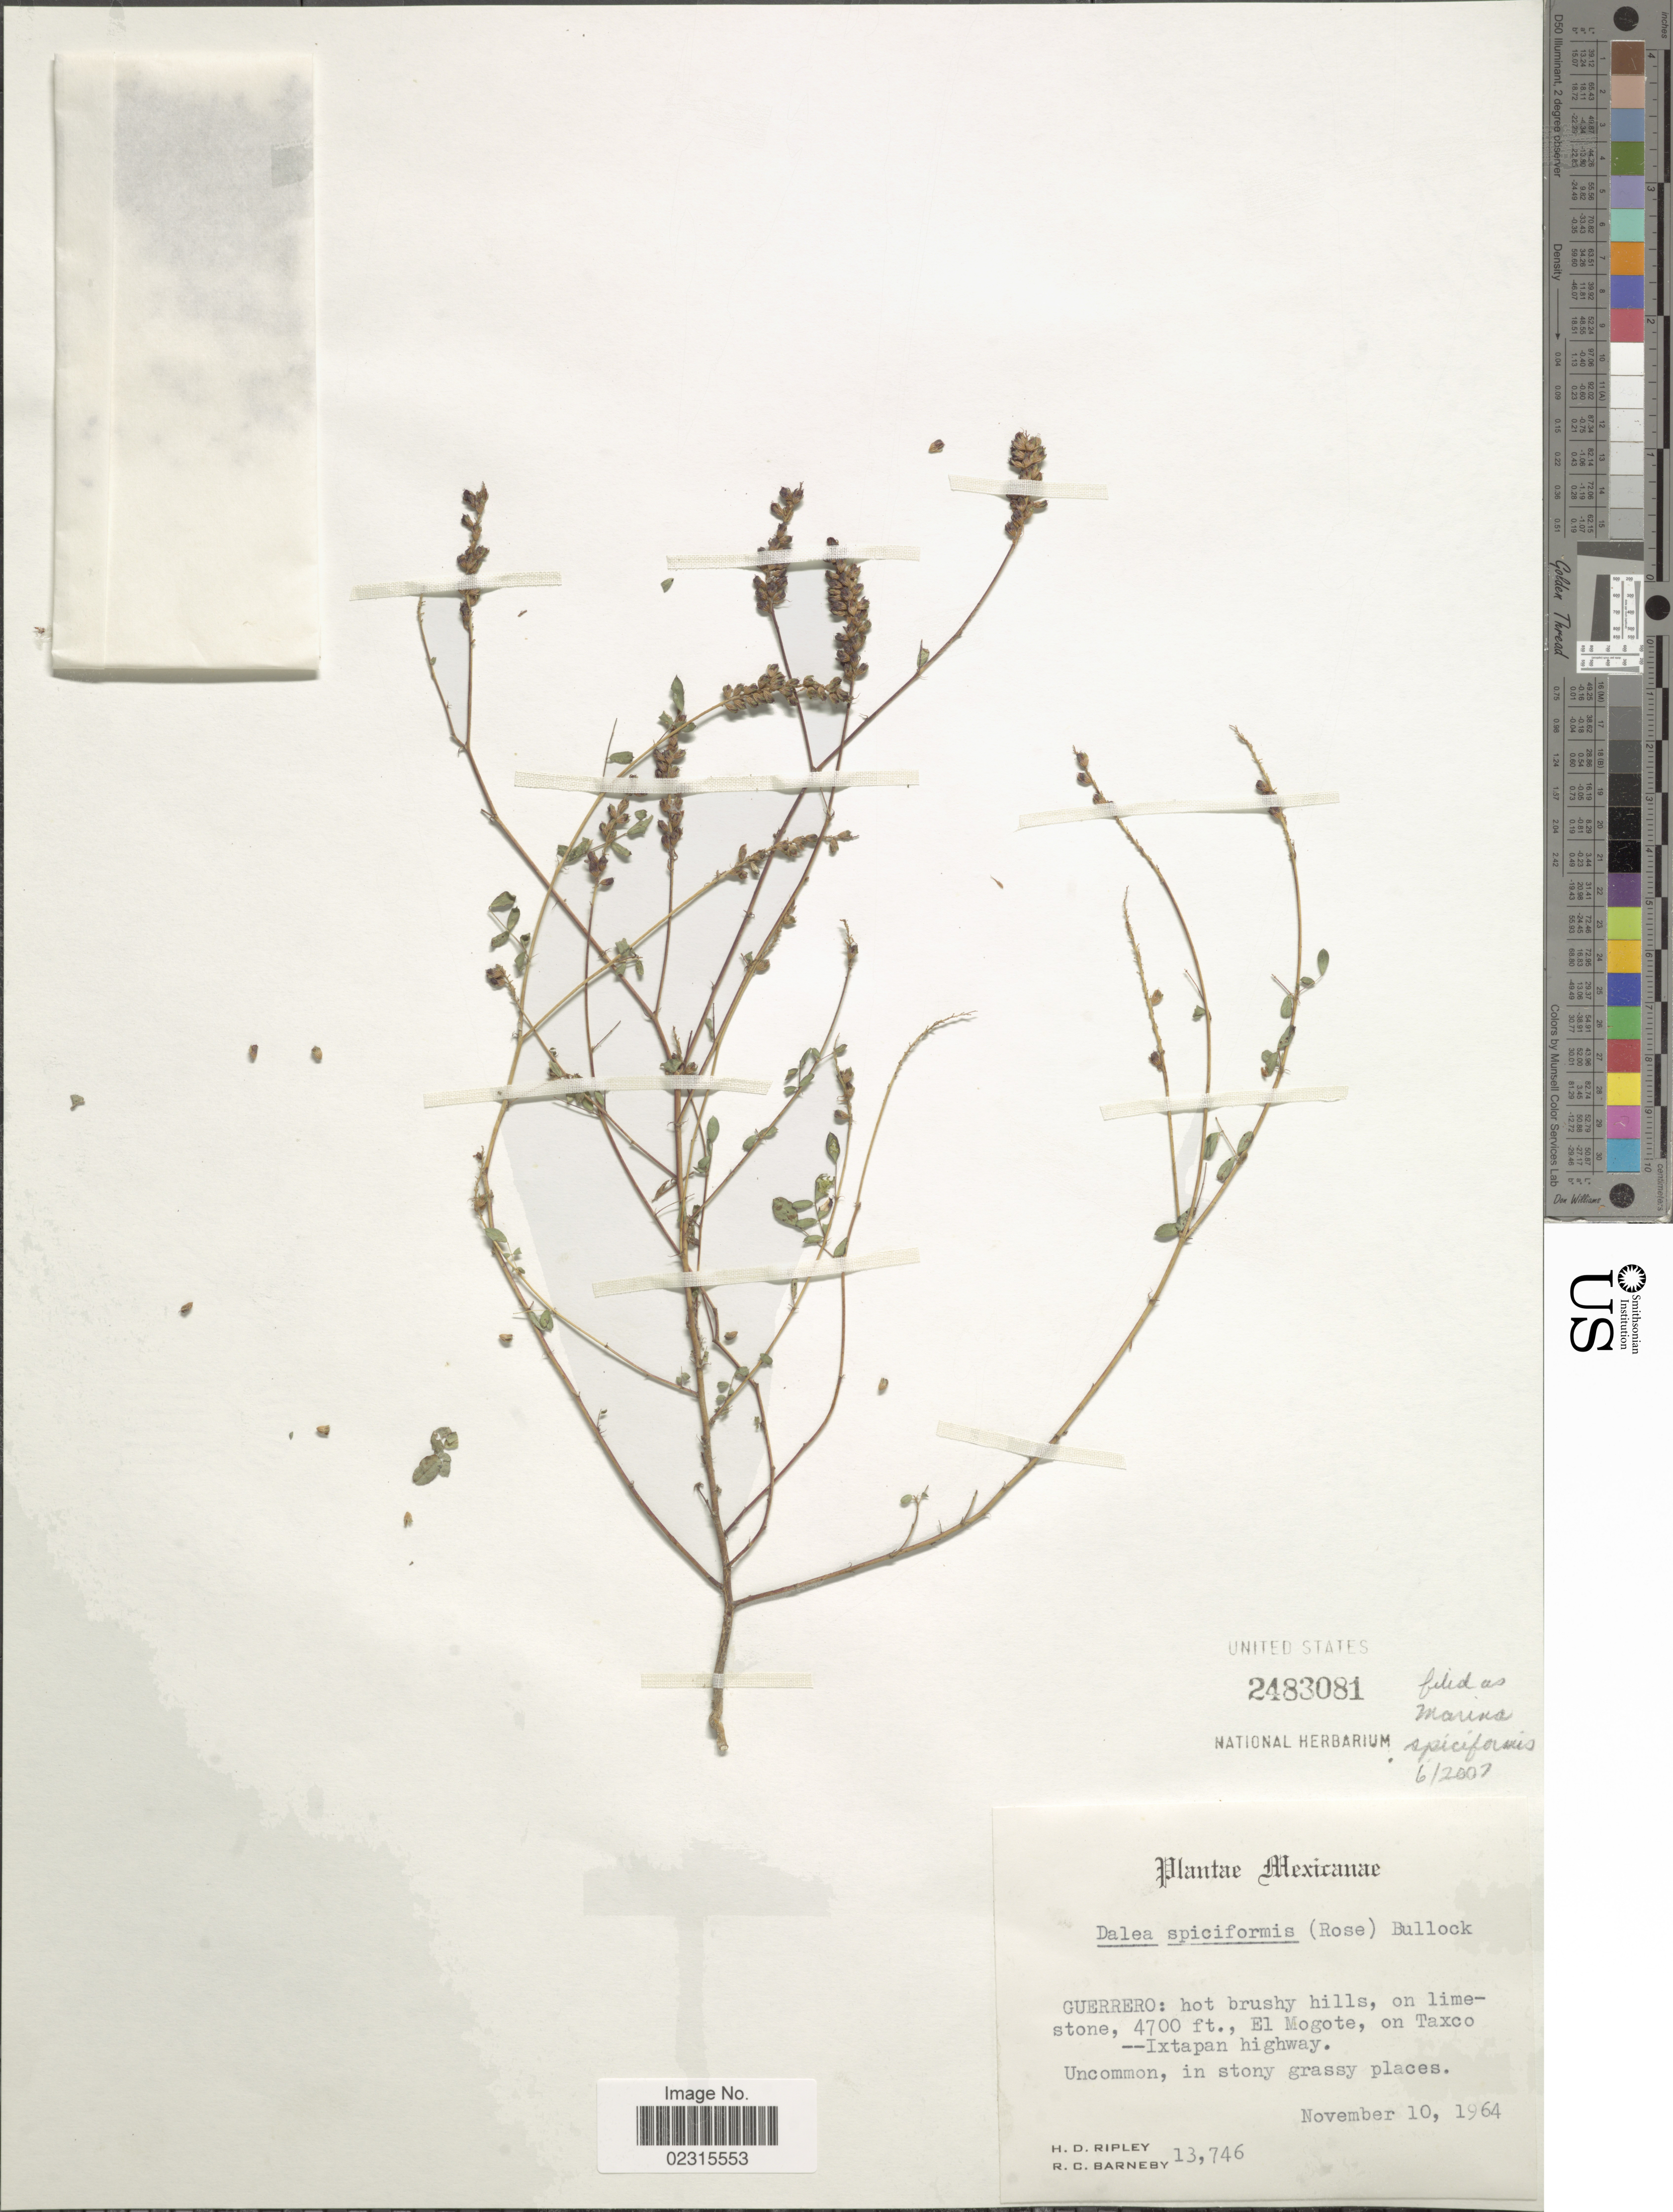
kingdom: Plantae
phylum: Tracheophyta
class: Magnoliopsida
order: Fabales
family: Fabaceae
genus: Marina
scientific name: Marina spiciformis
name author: (Rose) Barneby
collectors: H. Ripley & R. C. Barneby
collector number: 13746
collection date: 1964-11-10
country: Mexico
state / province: Guerrero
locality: Guerrero: El Mogote, on Taxco, Ixtapan highway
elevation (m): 1433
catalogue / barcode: US 2483081